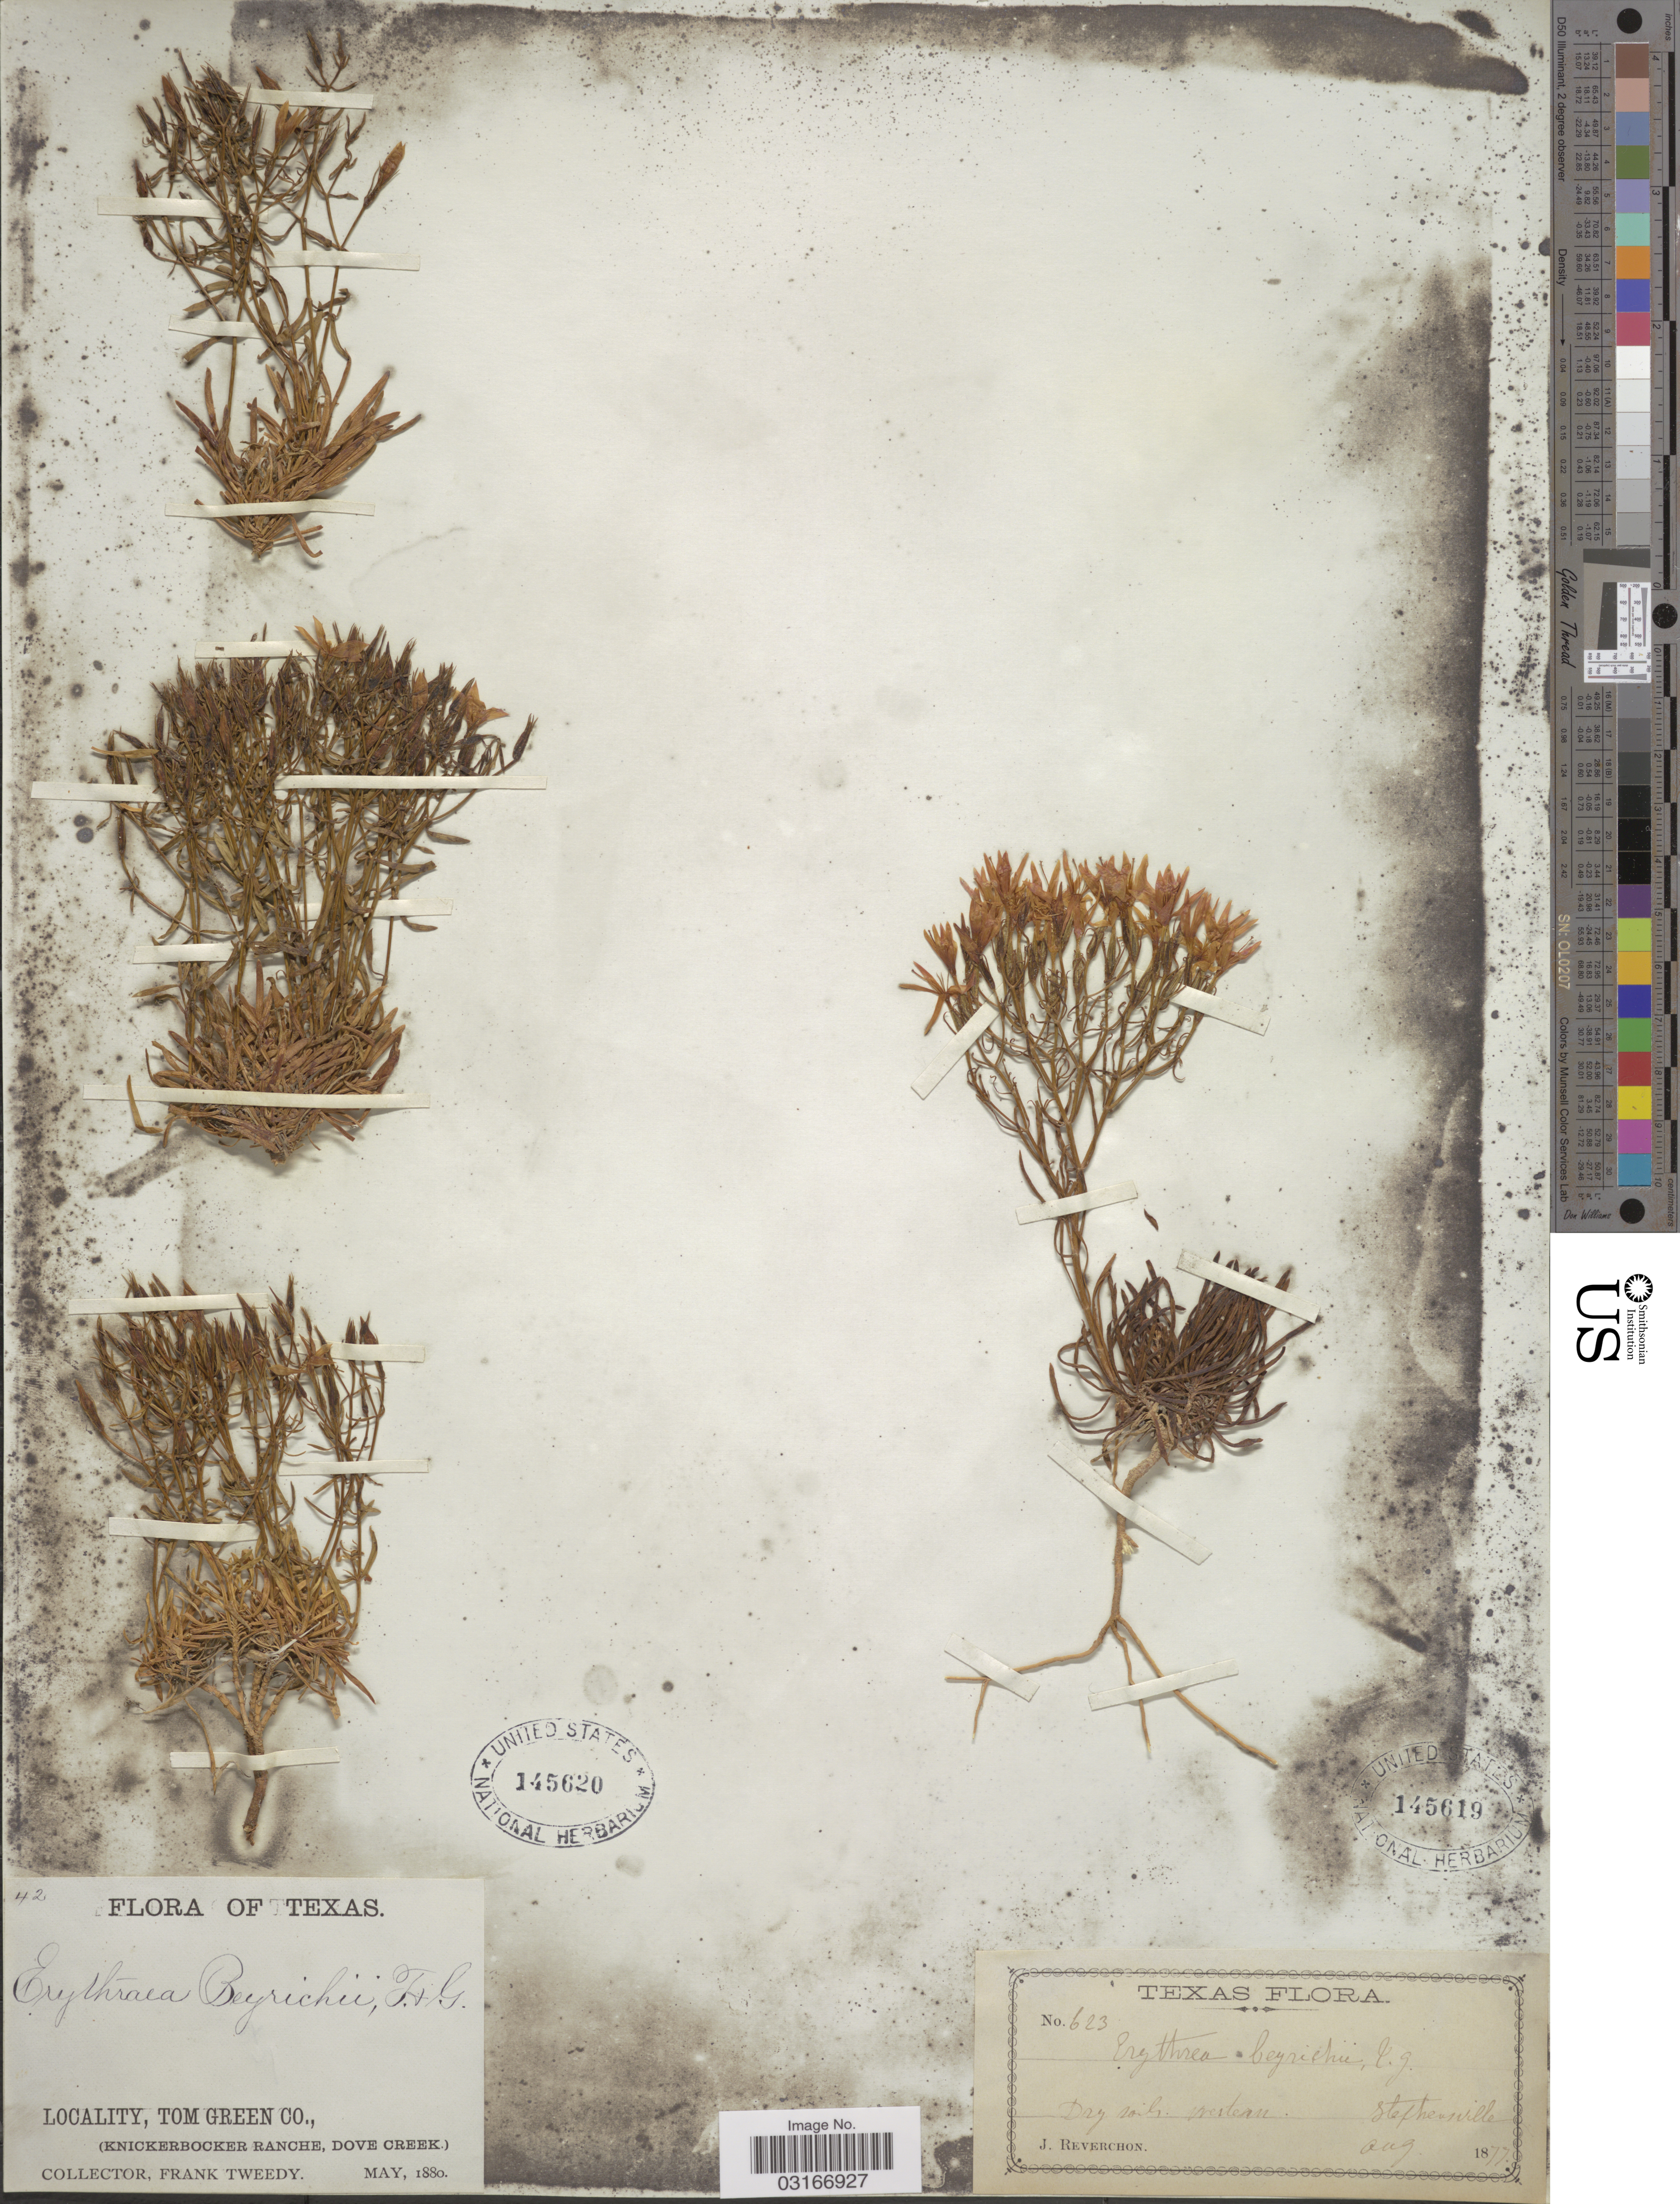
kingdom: Plantae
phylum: Tracheophyta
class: Magnoliopsida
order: Gentianales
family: Gentianaceae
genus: Centaurium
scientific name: Centaurium beyrichii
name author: (Torr.) B.L. Rob.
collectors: F. Tweedy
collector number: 42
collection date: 1880-05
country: United States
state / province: Texas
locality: Tom Green Co., (Knickerbocker Ranche, Dove Creek).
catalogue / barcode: US 145620